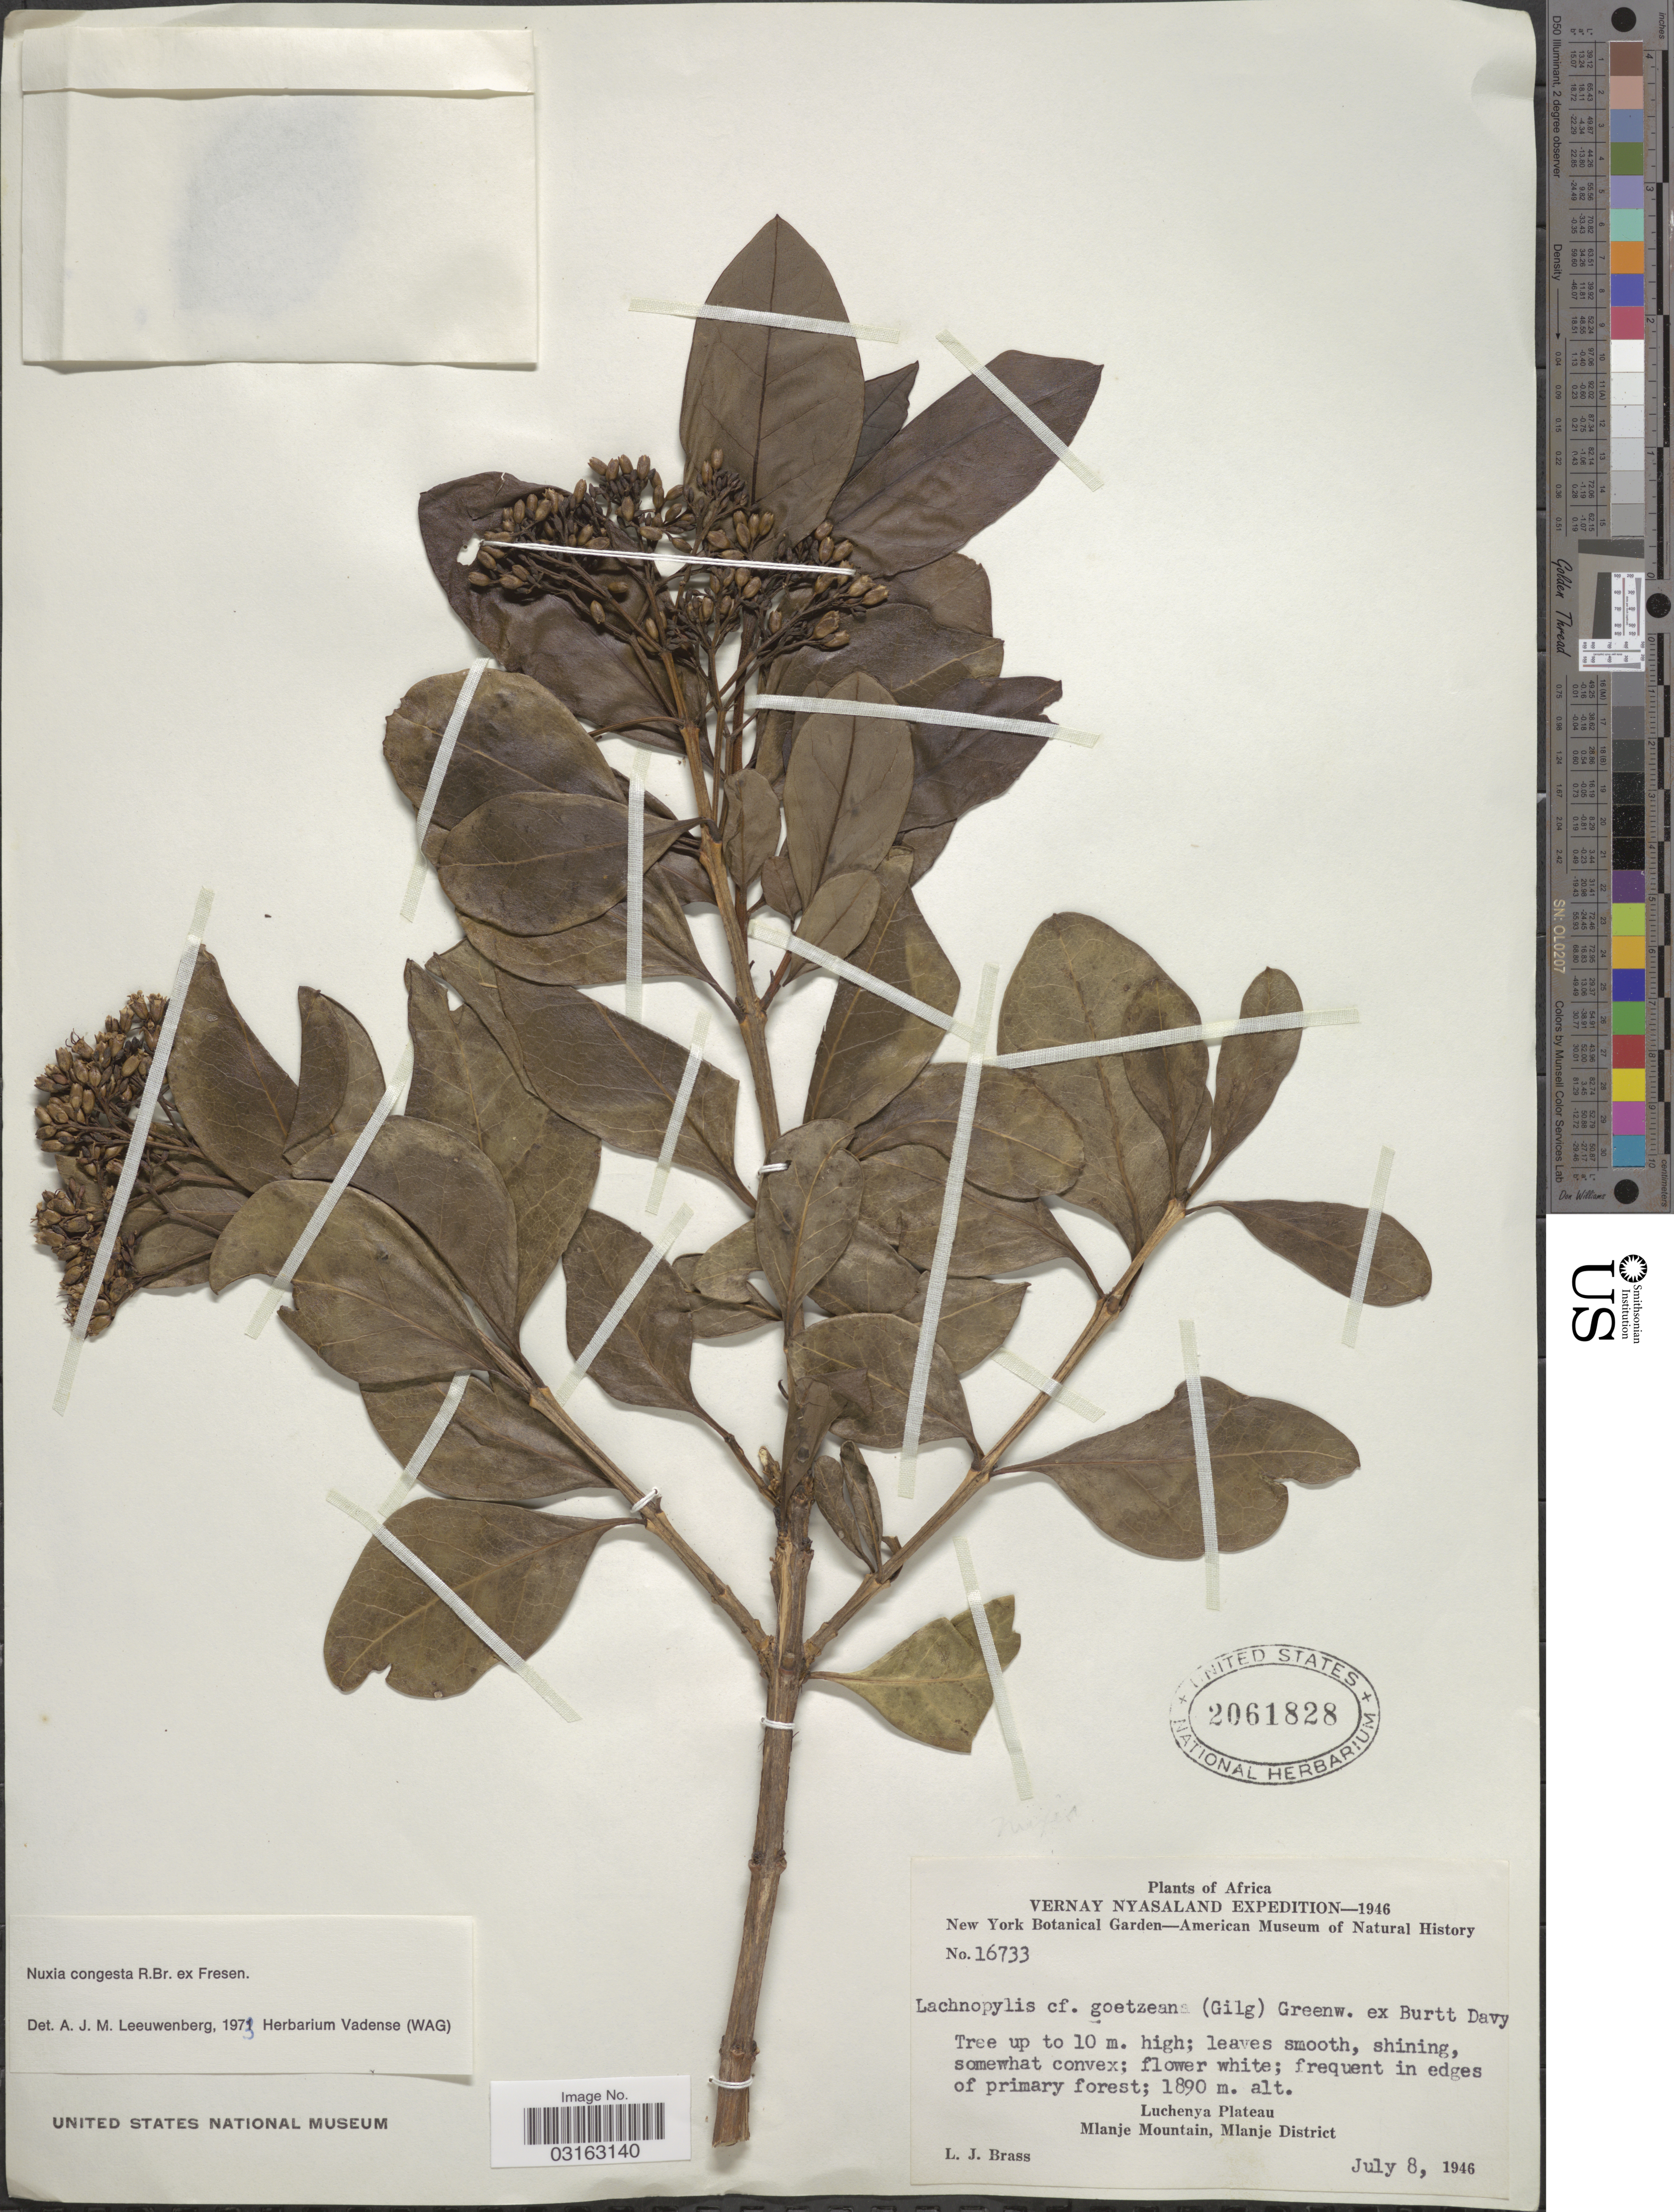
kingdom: Plantae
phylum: Tracheophyta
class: Magnoliopsida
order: Lamiales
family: Stilbaceae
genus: Nuxia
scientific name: Nuxia congesta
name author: R. Br. ex Fresen.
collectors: L. J. Brass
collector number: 16733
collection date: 1946-07-08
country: Malawi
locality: Africa. Luchenya Plateau. Mlanje Mountain, Mlanje District.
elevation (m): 1890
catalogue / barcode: US 2061828